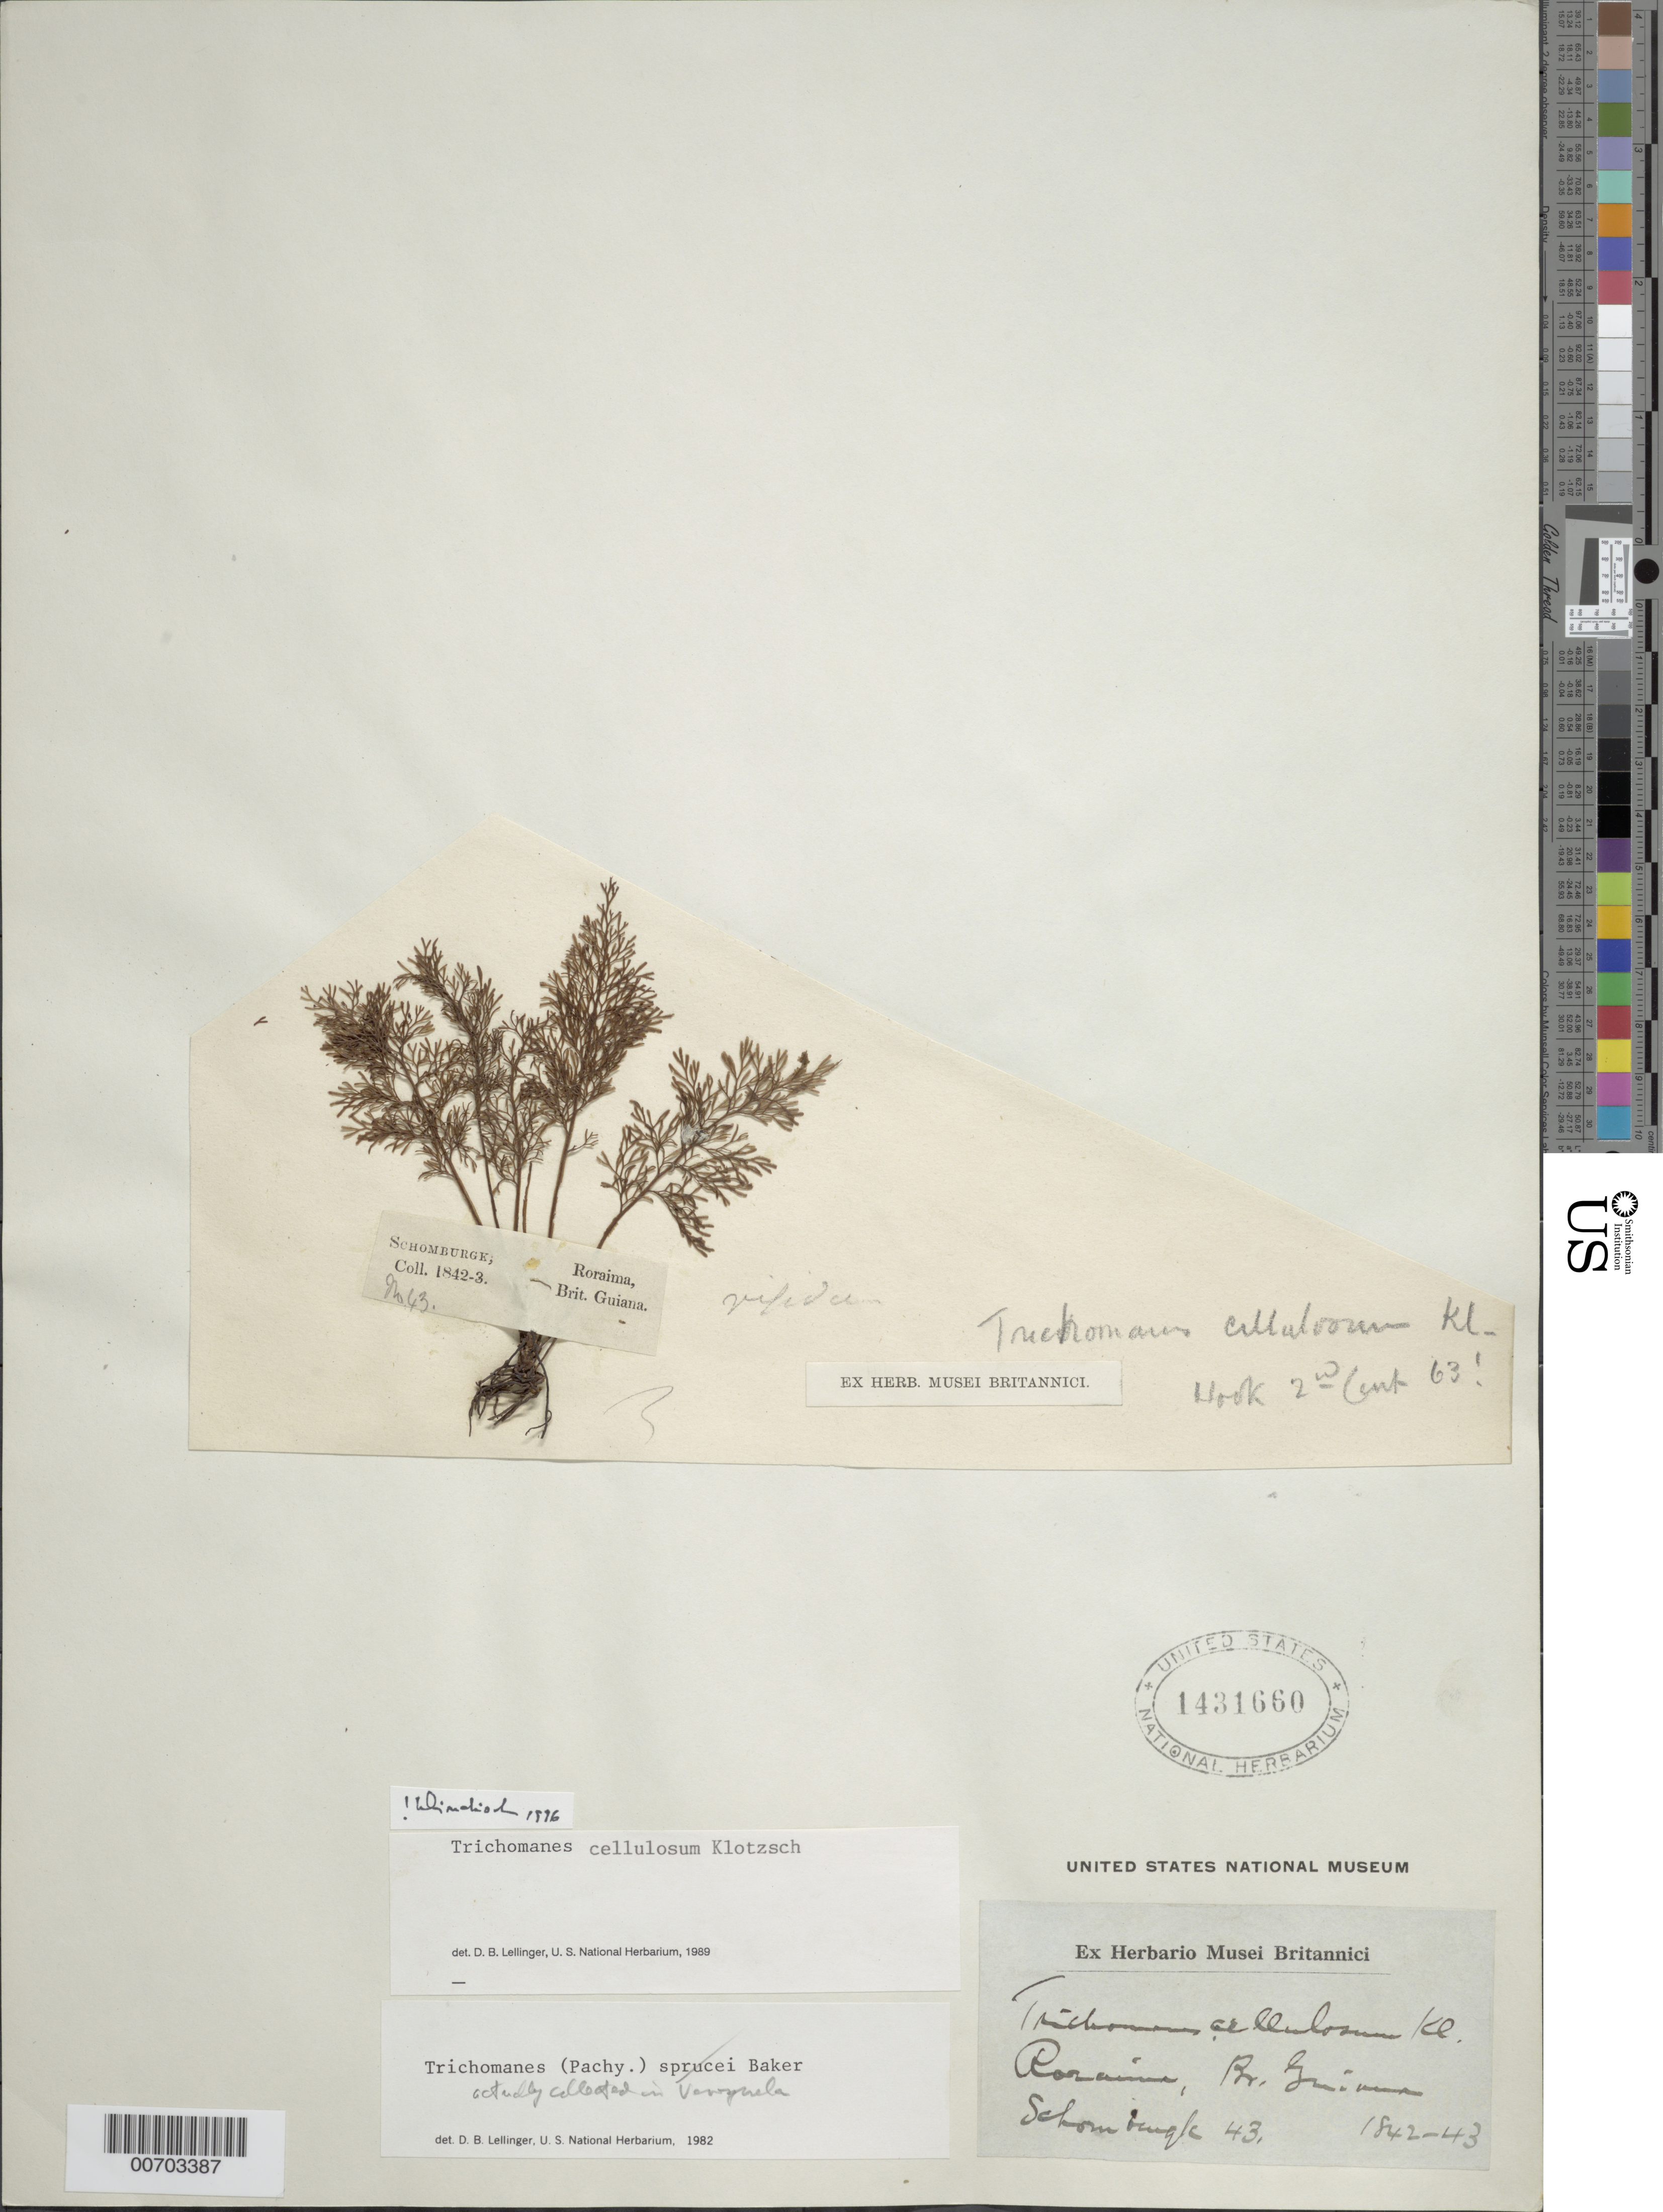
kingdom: Plantae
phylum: Tracheophyta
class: Polypodiopsida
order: Hymenophyllales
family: Hymenophyllaceae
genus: Abrodictyum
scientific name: Abrodictyum cellulosum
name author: (Klotzsch) Ebihara & Dubuisson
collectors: -- Schomburgk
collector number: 43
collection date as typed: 1842 to 1843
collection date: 1842/1843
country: Guyana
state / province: Cuyuni-Mazaruni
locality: Mt. Roraima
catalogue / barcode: US 1431660